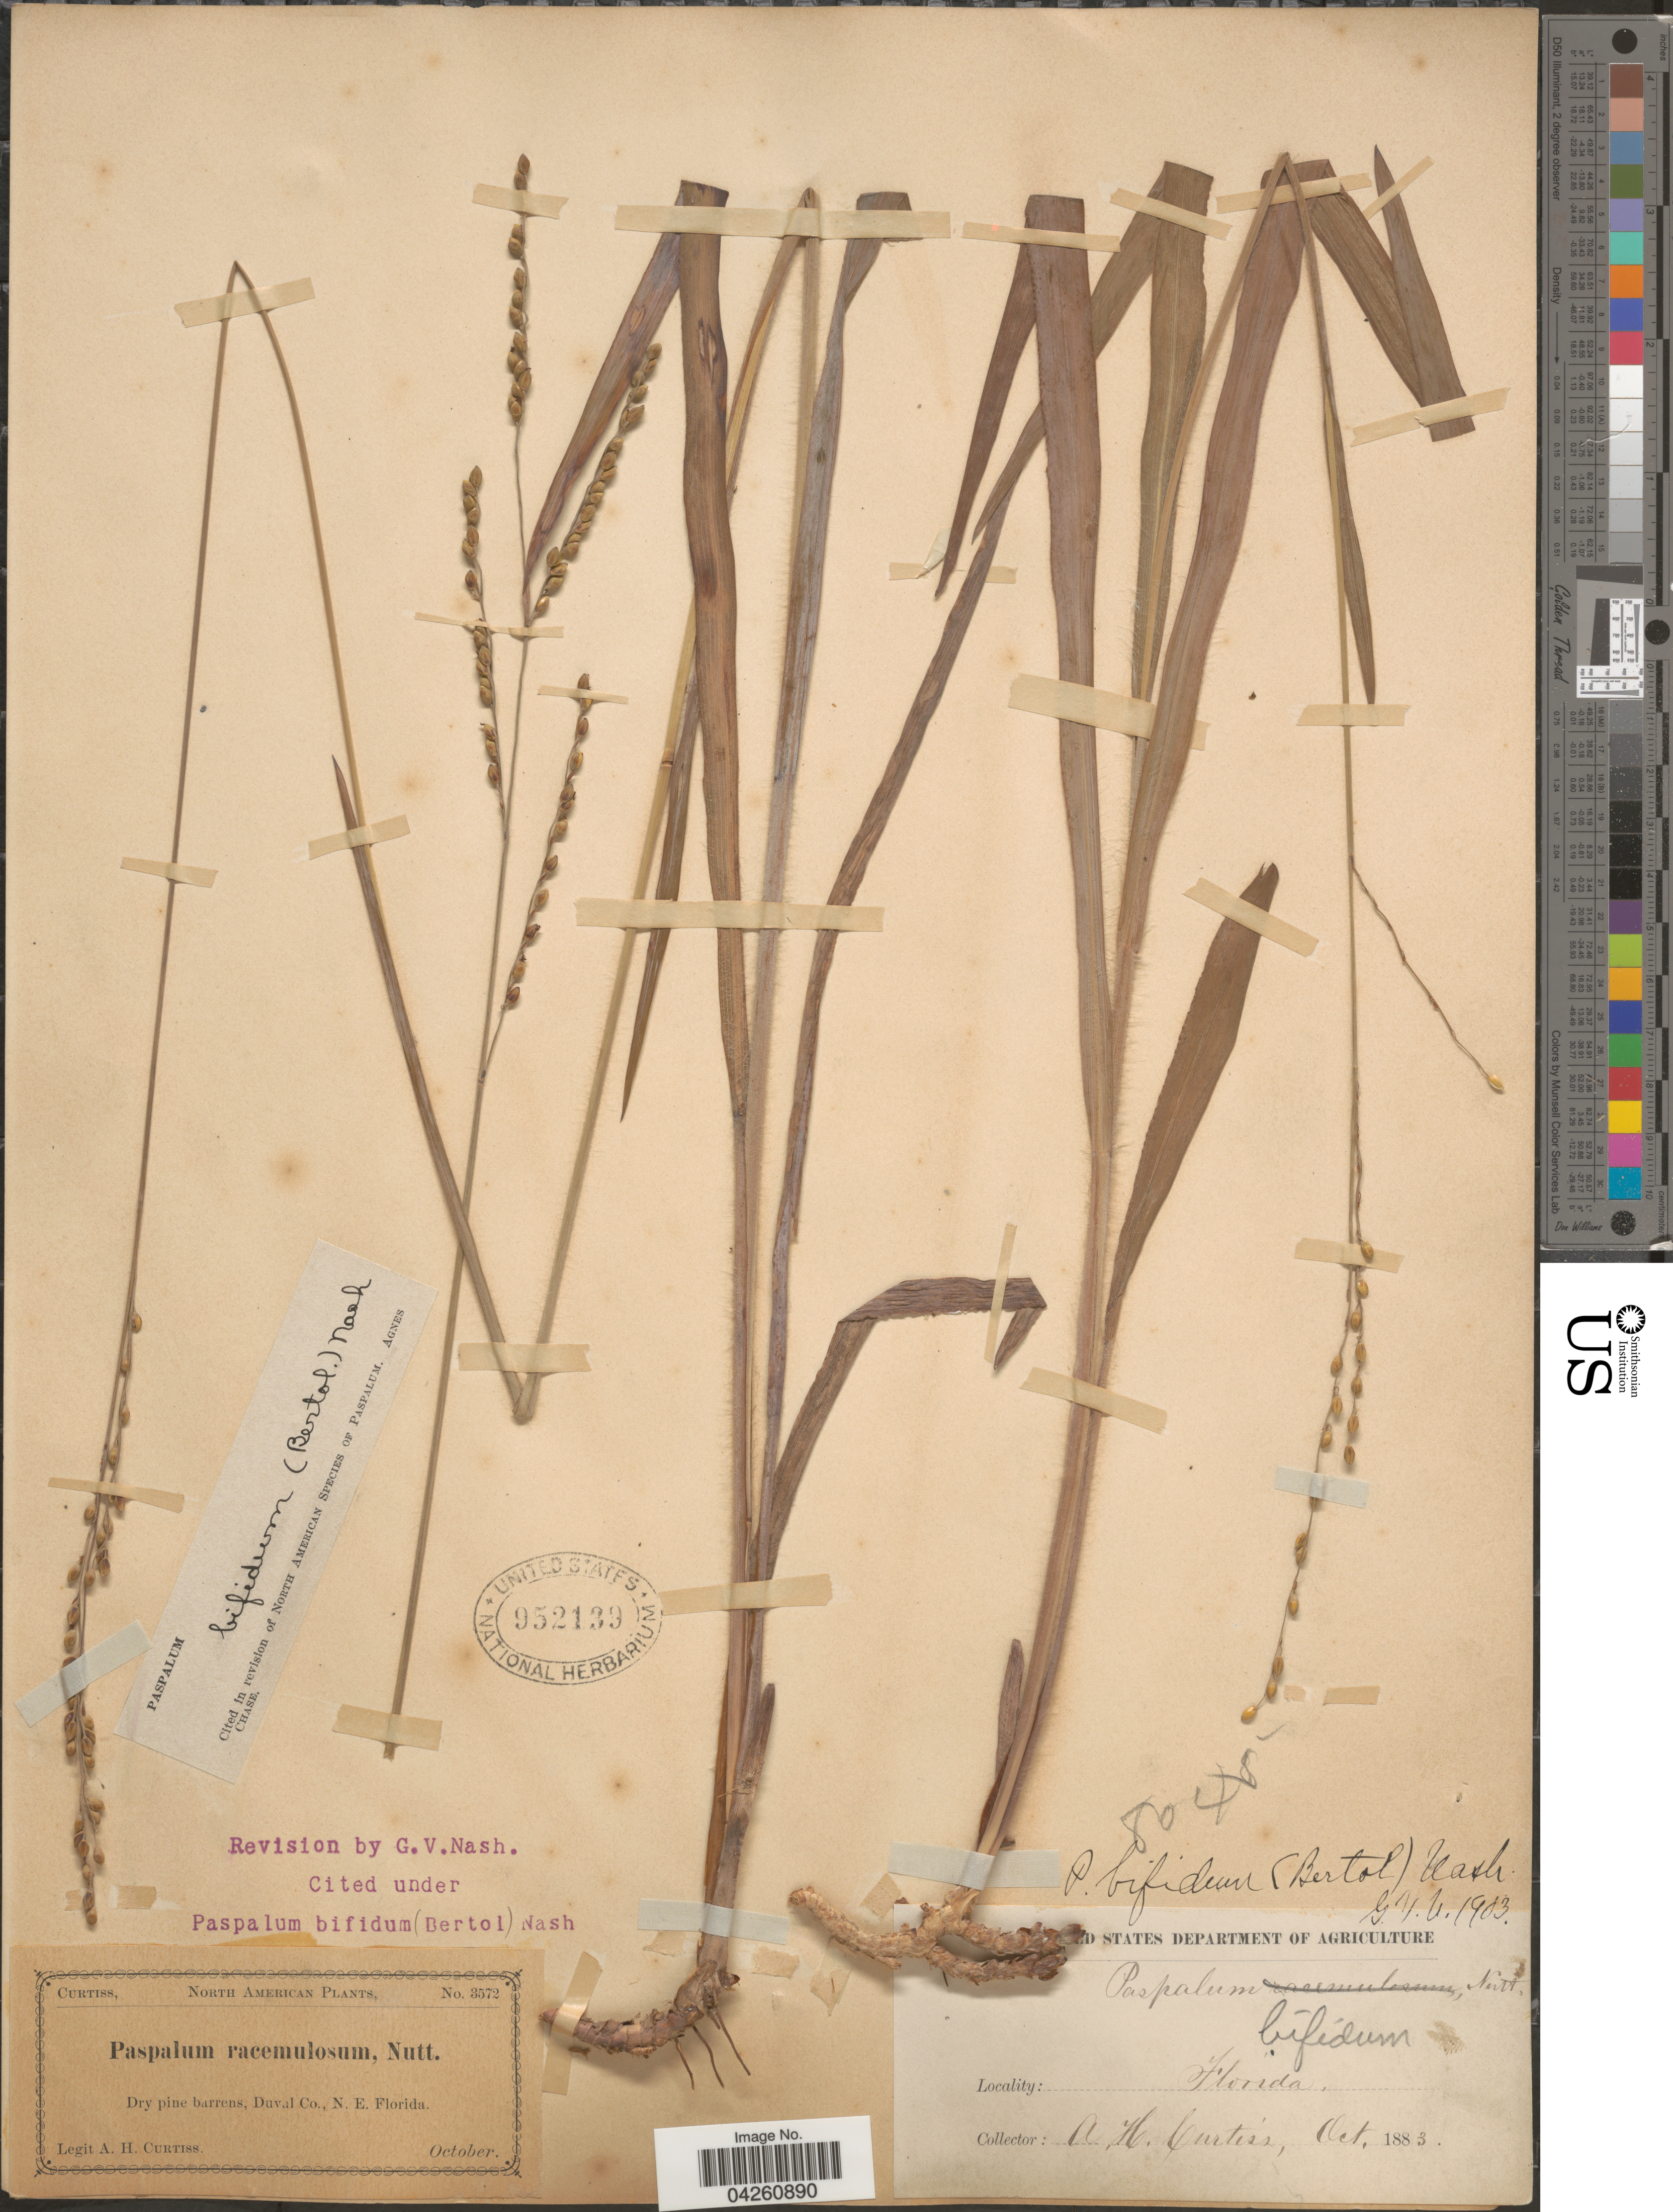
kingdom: Plantae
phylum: Tracheophyta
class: Liliopsida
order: Poales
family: Poaceae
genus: Paspalum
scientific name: Paspalum bifidum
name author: (Bertol.) Nash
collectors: A. H. Curtiss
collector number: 3572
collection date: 1883-10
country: United States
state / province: Florida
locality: Dry pine barrens, Duval Co., N. E. Florida.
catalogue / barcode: US 952139